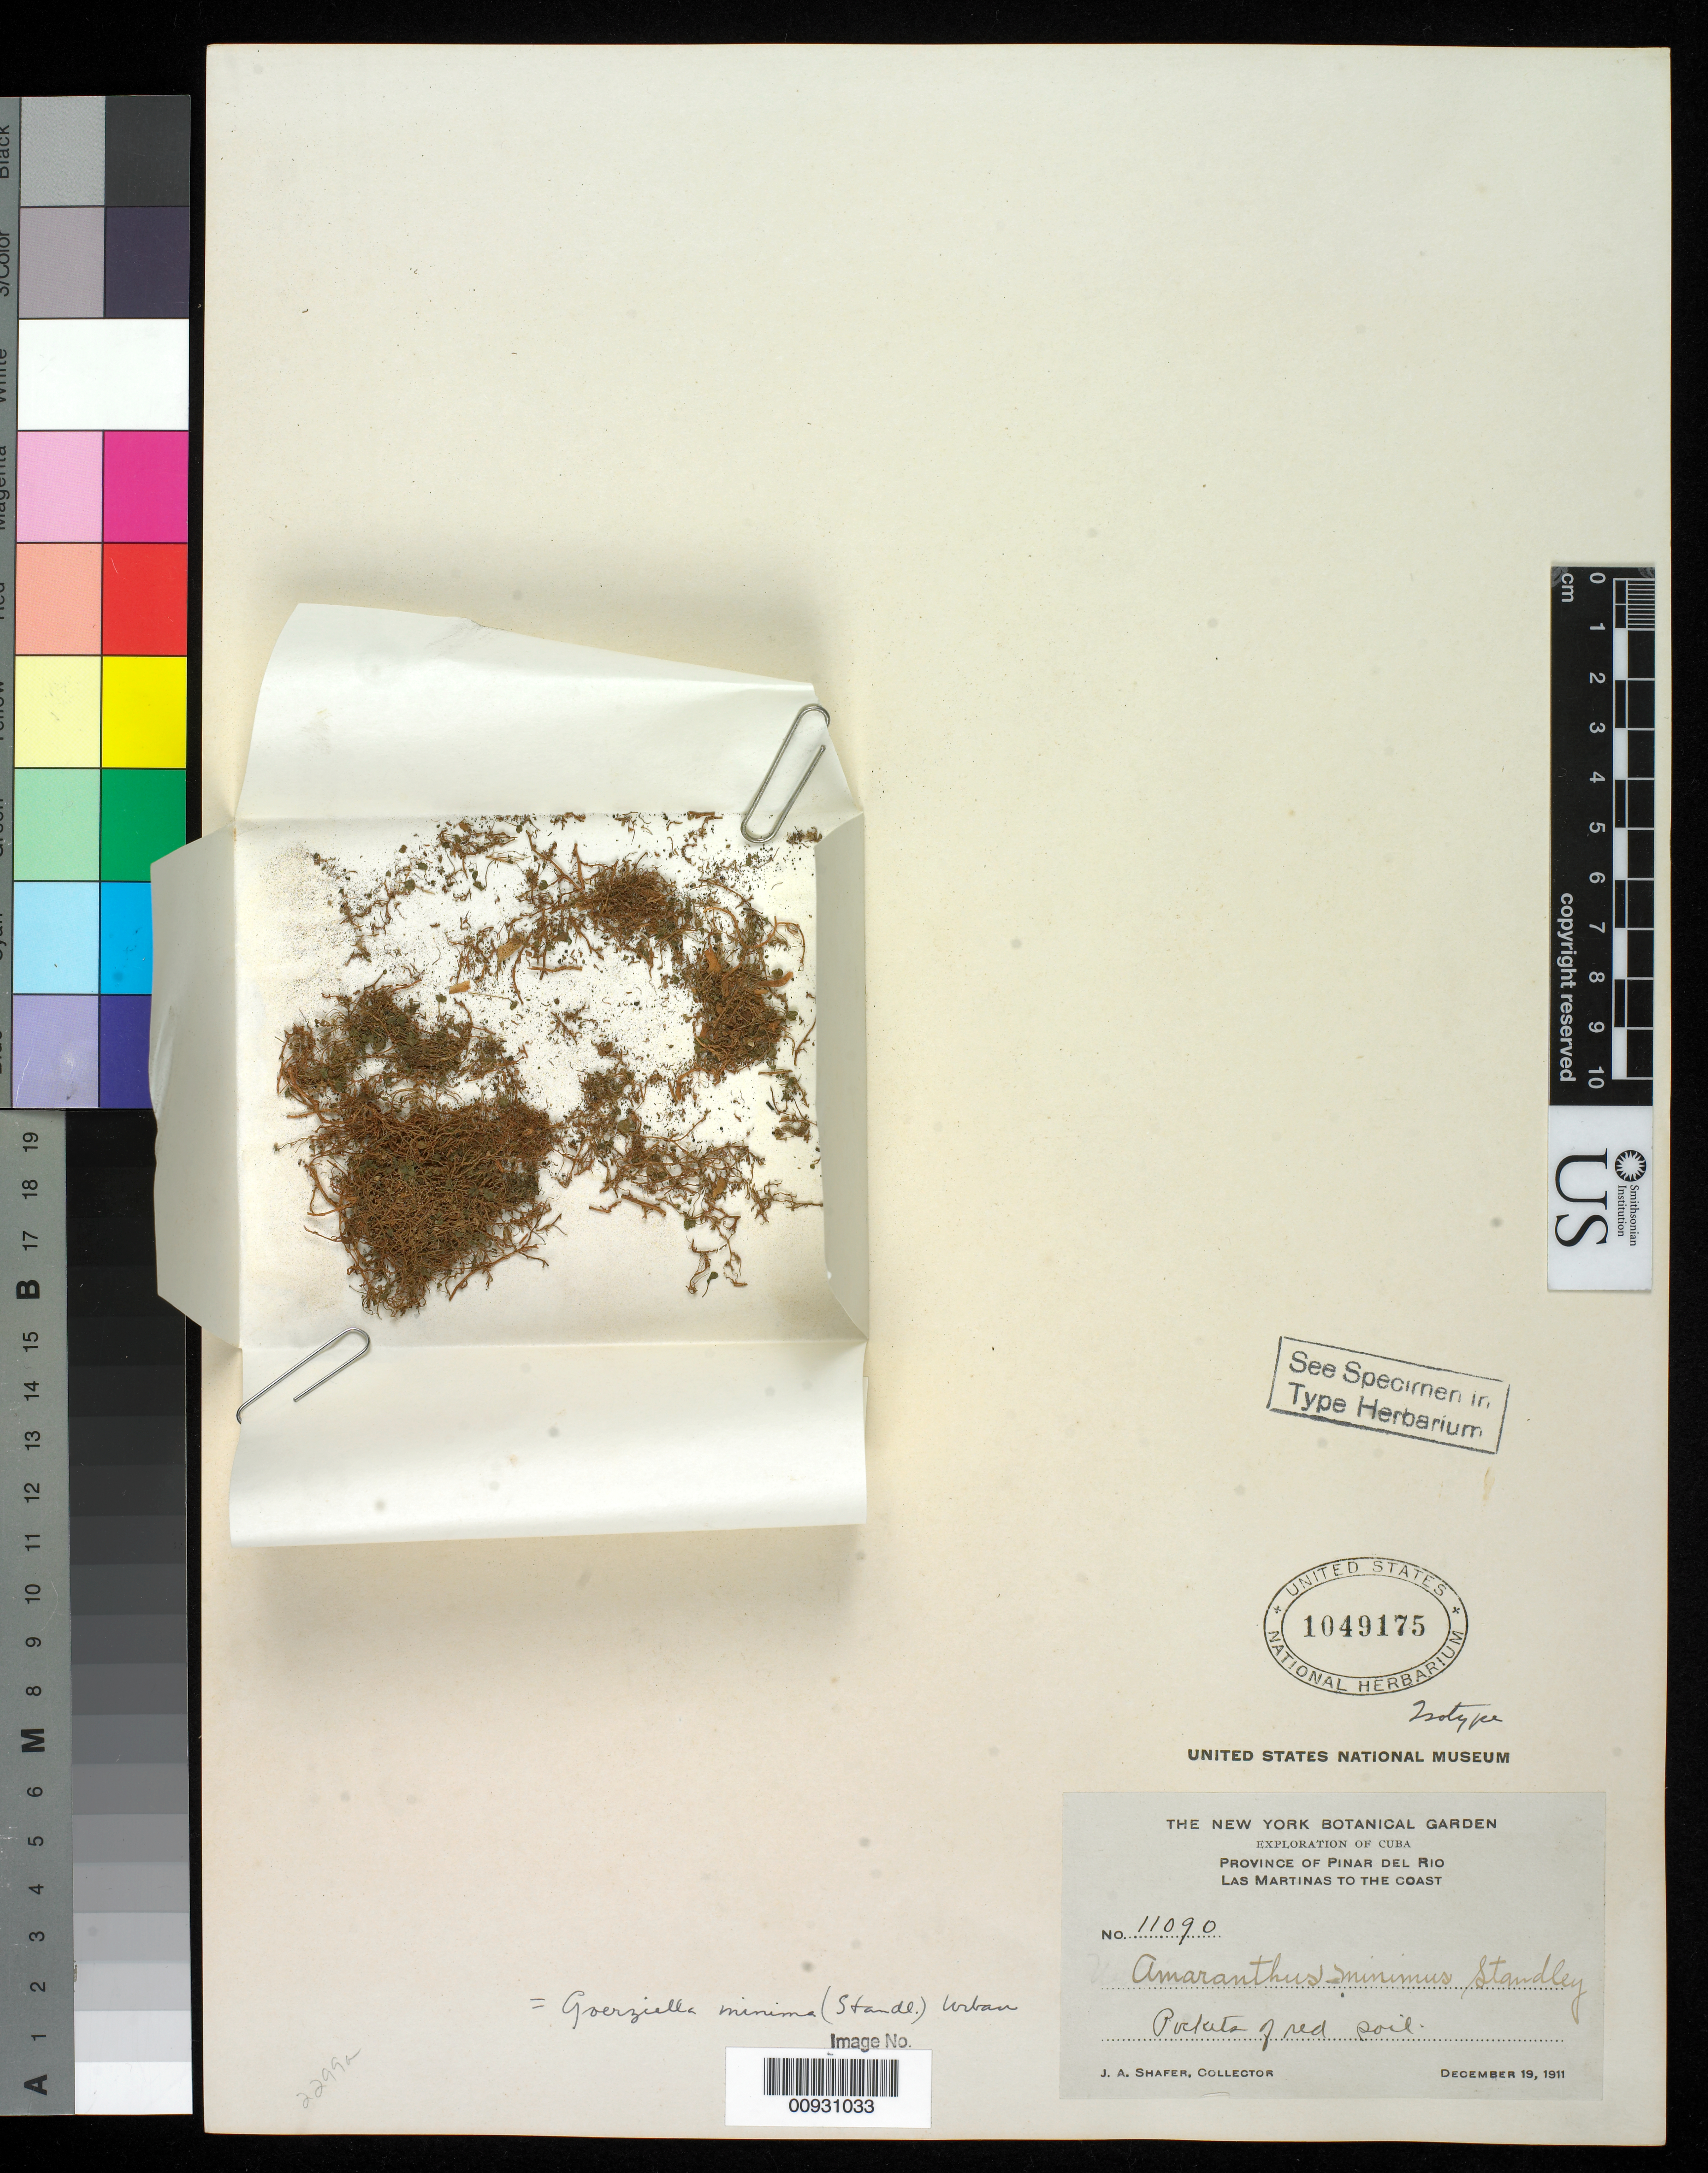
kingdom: Plantae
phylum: Tracheophyta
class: Magnoliopsida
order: Caryophyllales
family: Amaranthaceae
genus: Amaranthus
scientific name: Amaranthus minimus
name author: Standl.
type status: Isotype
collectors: J. A. Shafer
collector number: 11090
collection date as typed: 19 Dec 1911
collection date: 1911-12-19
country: Cuba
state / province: Pinar del Río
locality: Las Martinas to the coast.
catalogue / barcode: US 1049175